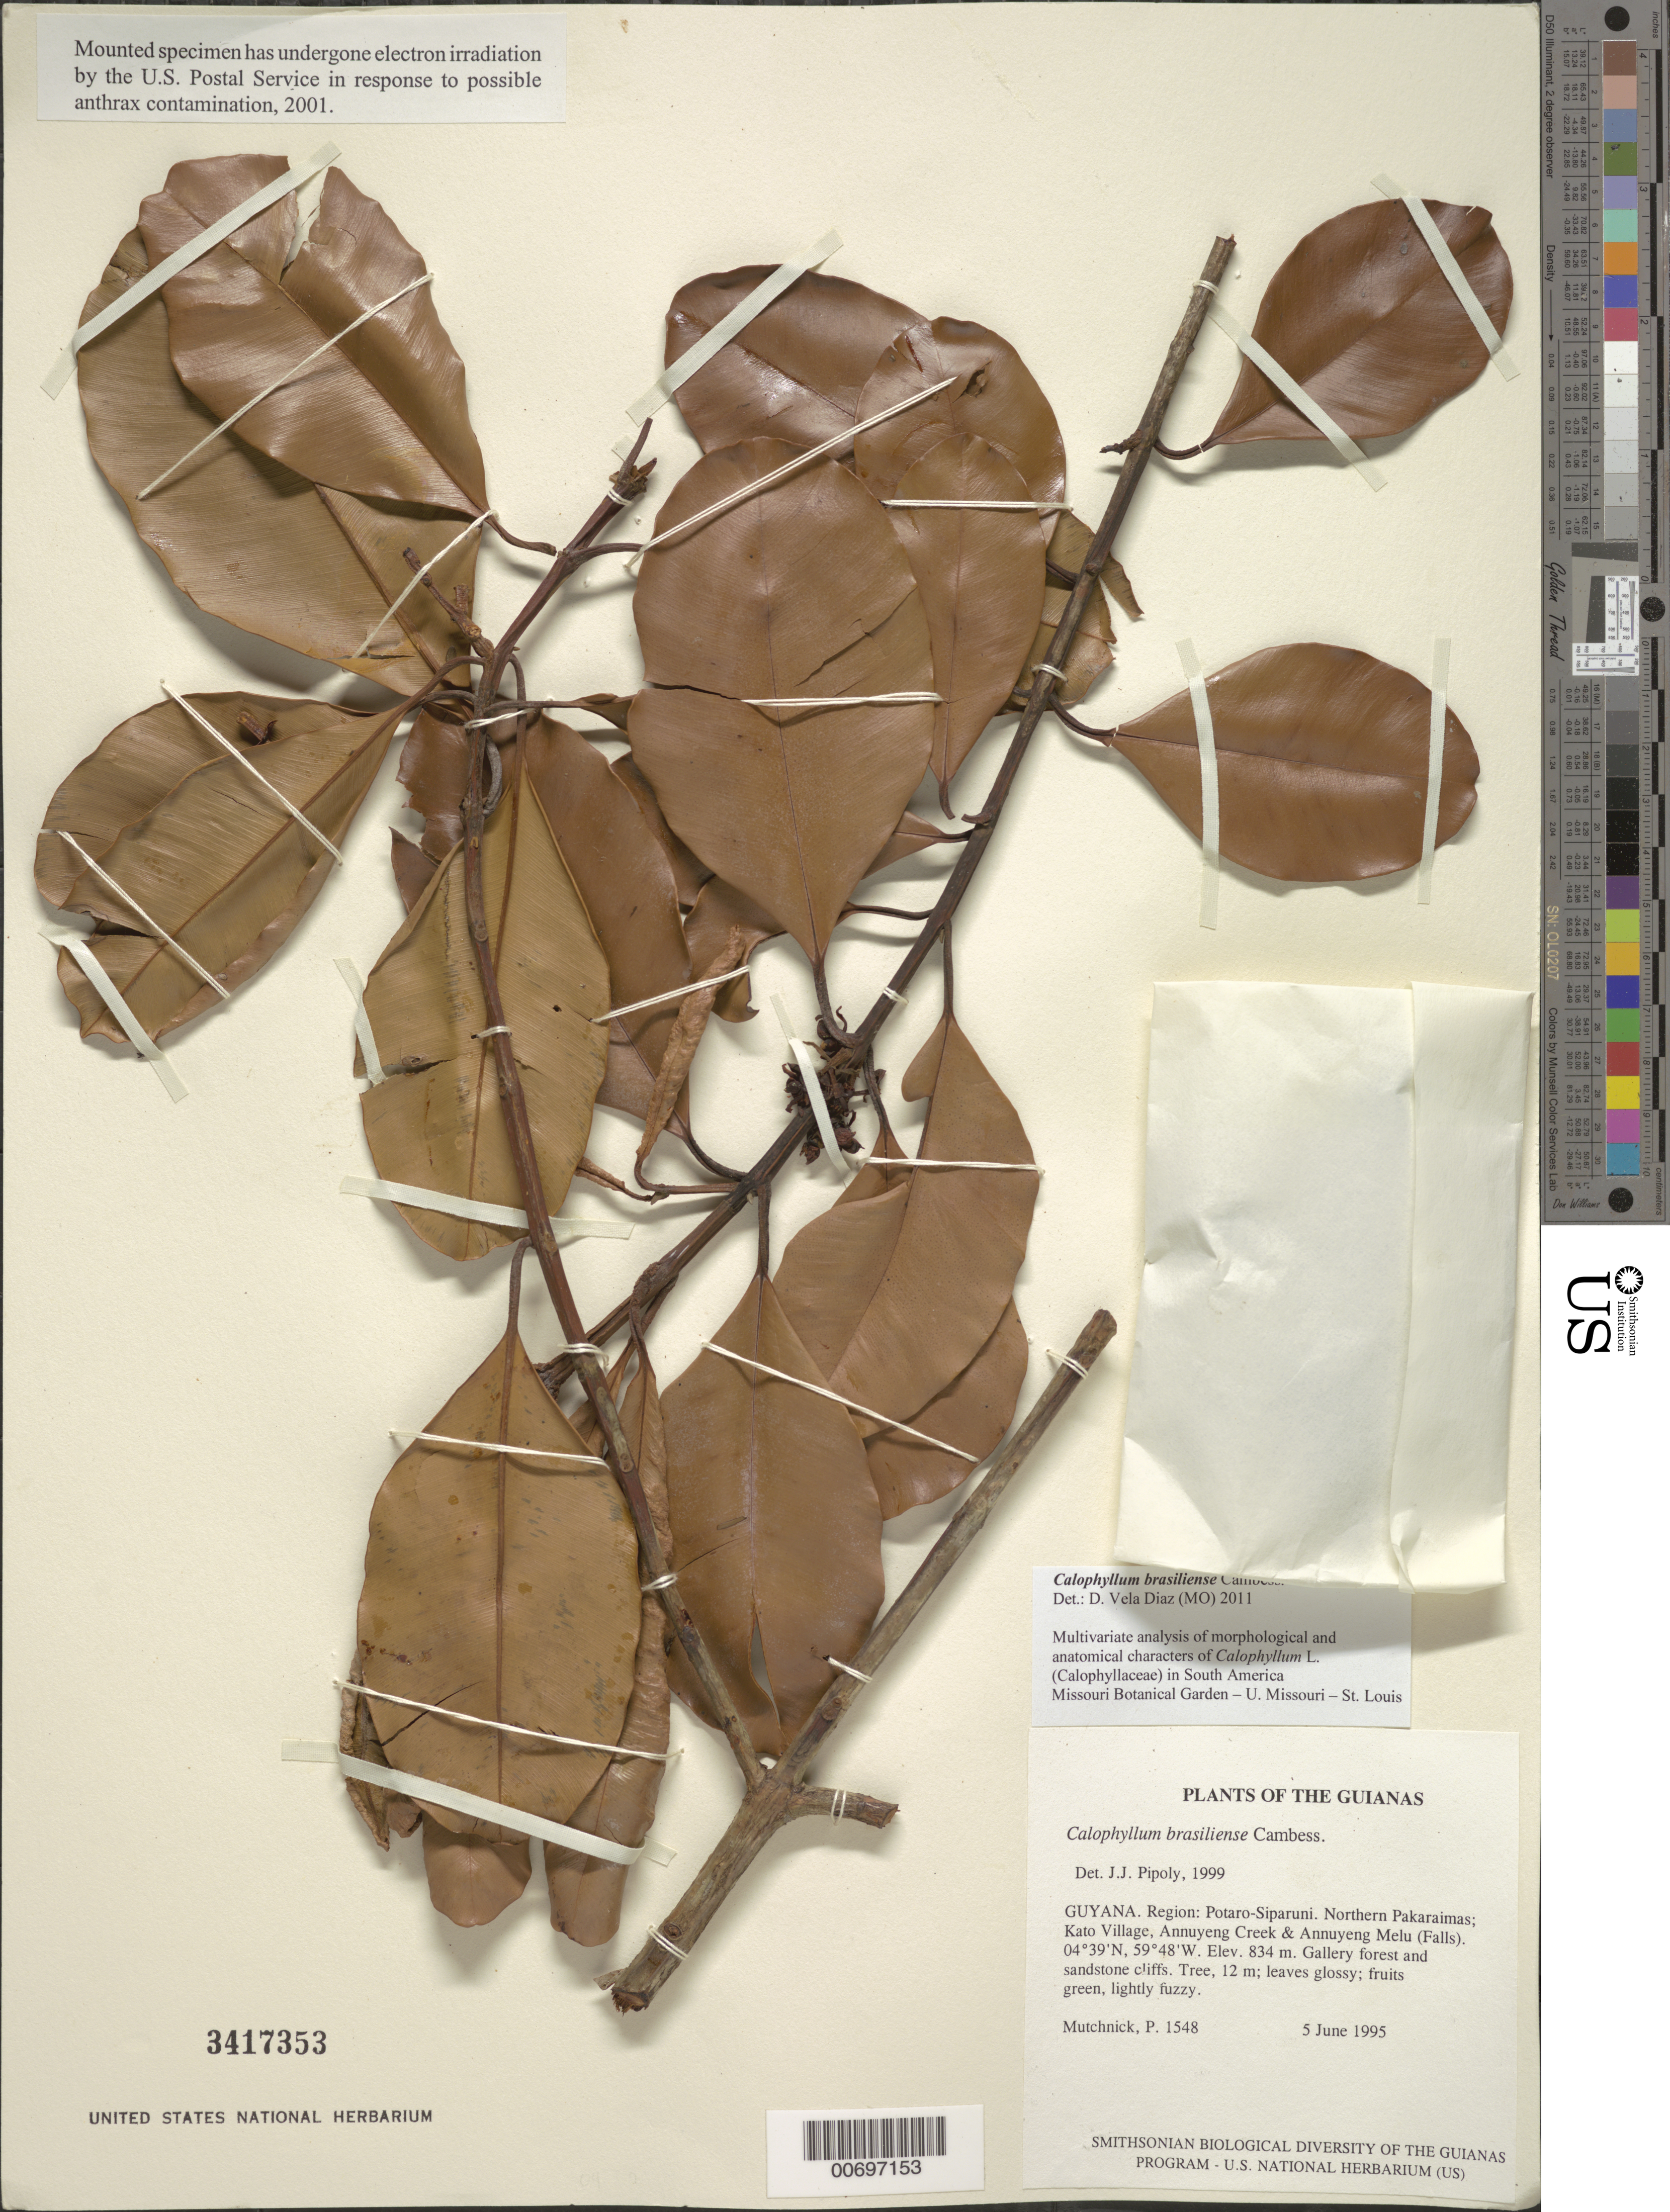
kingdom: Plantae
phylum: Tracheophyta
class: Magnoliopsida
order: Malpighiales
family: Calophyllaceae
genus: Calophyllum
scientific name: Calophyllum brasiliense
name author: Cambess.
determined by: Pipoly, J. J., III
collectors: P. Mutchnick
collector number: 1548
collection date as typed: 5 June 1995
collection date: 1995-06-05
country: Guyana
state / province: Potaro-Siparuni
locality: Northern Pakaraimas; Kato Village, Annuyeng Creek & Annuyeng Melu (Falls)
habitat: Gallery forest and sandstone cliffs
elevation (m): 834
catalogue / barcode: US 3417353